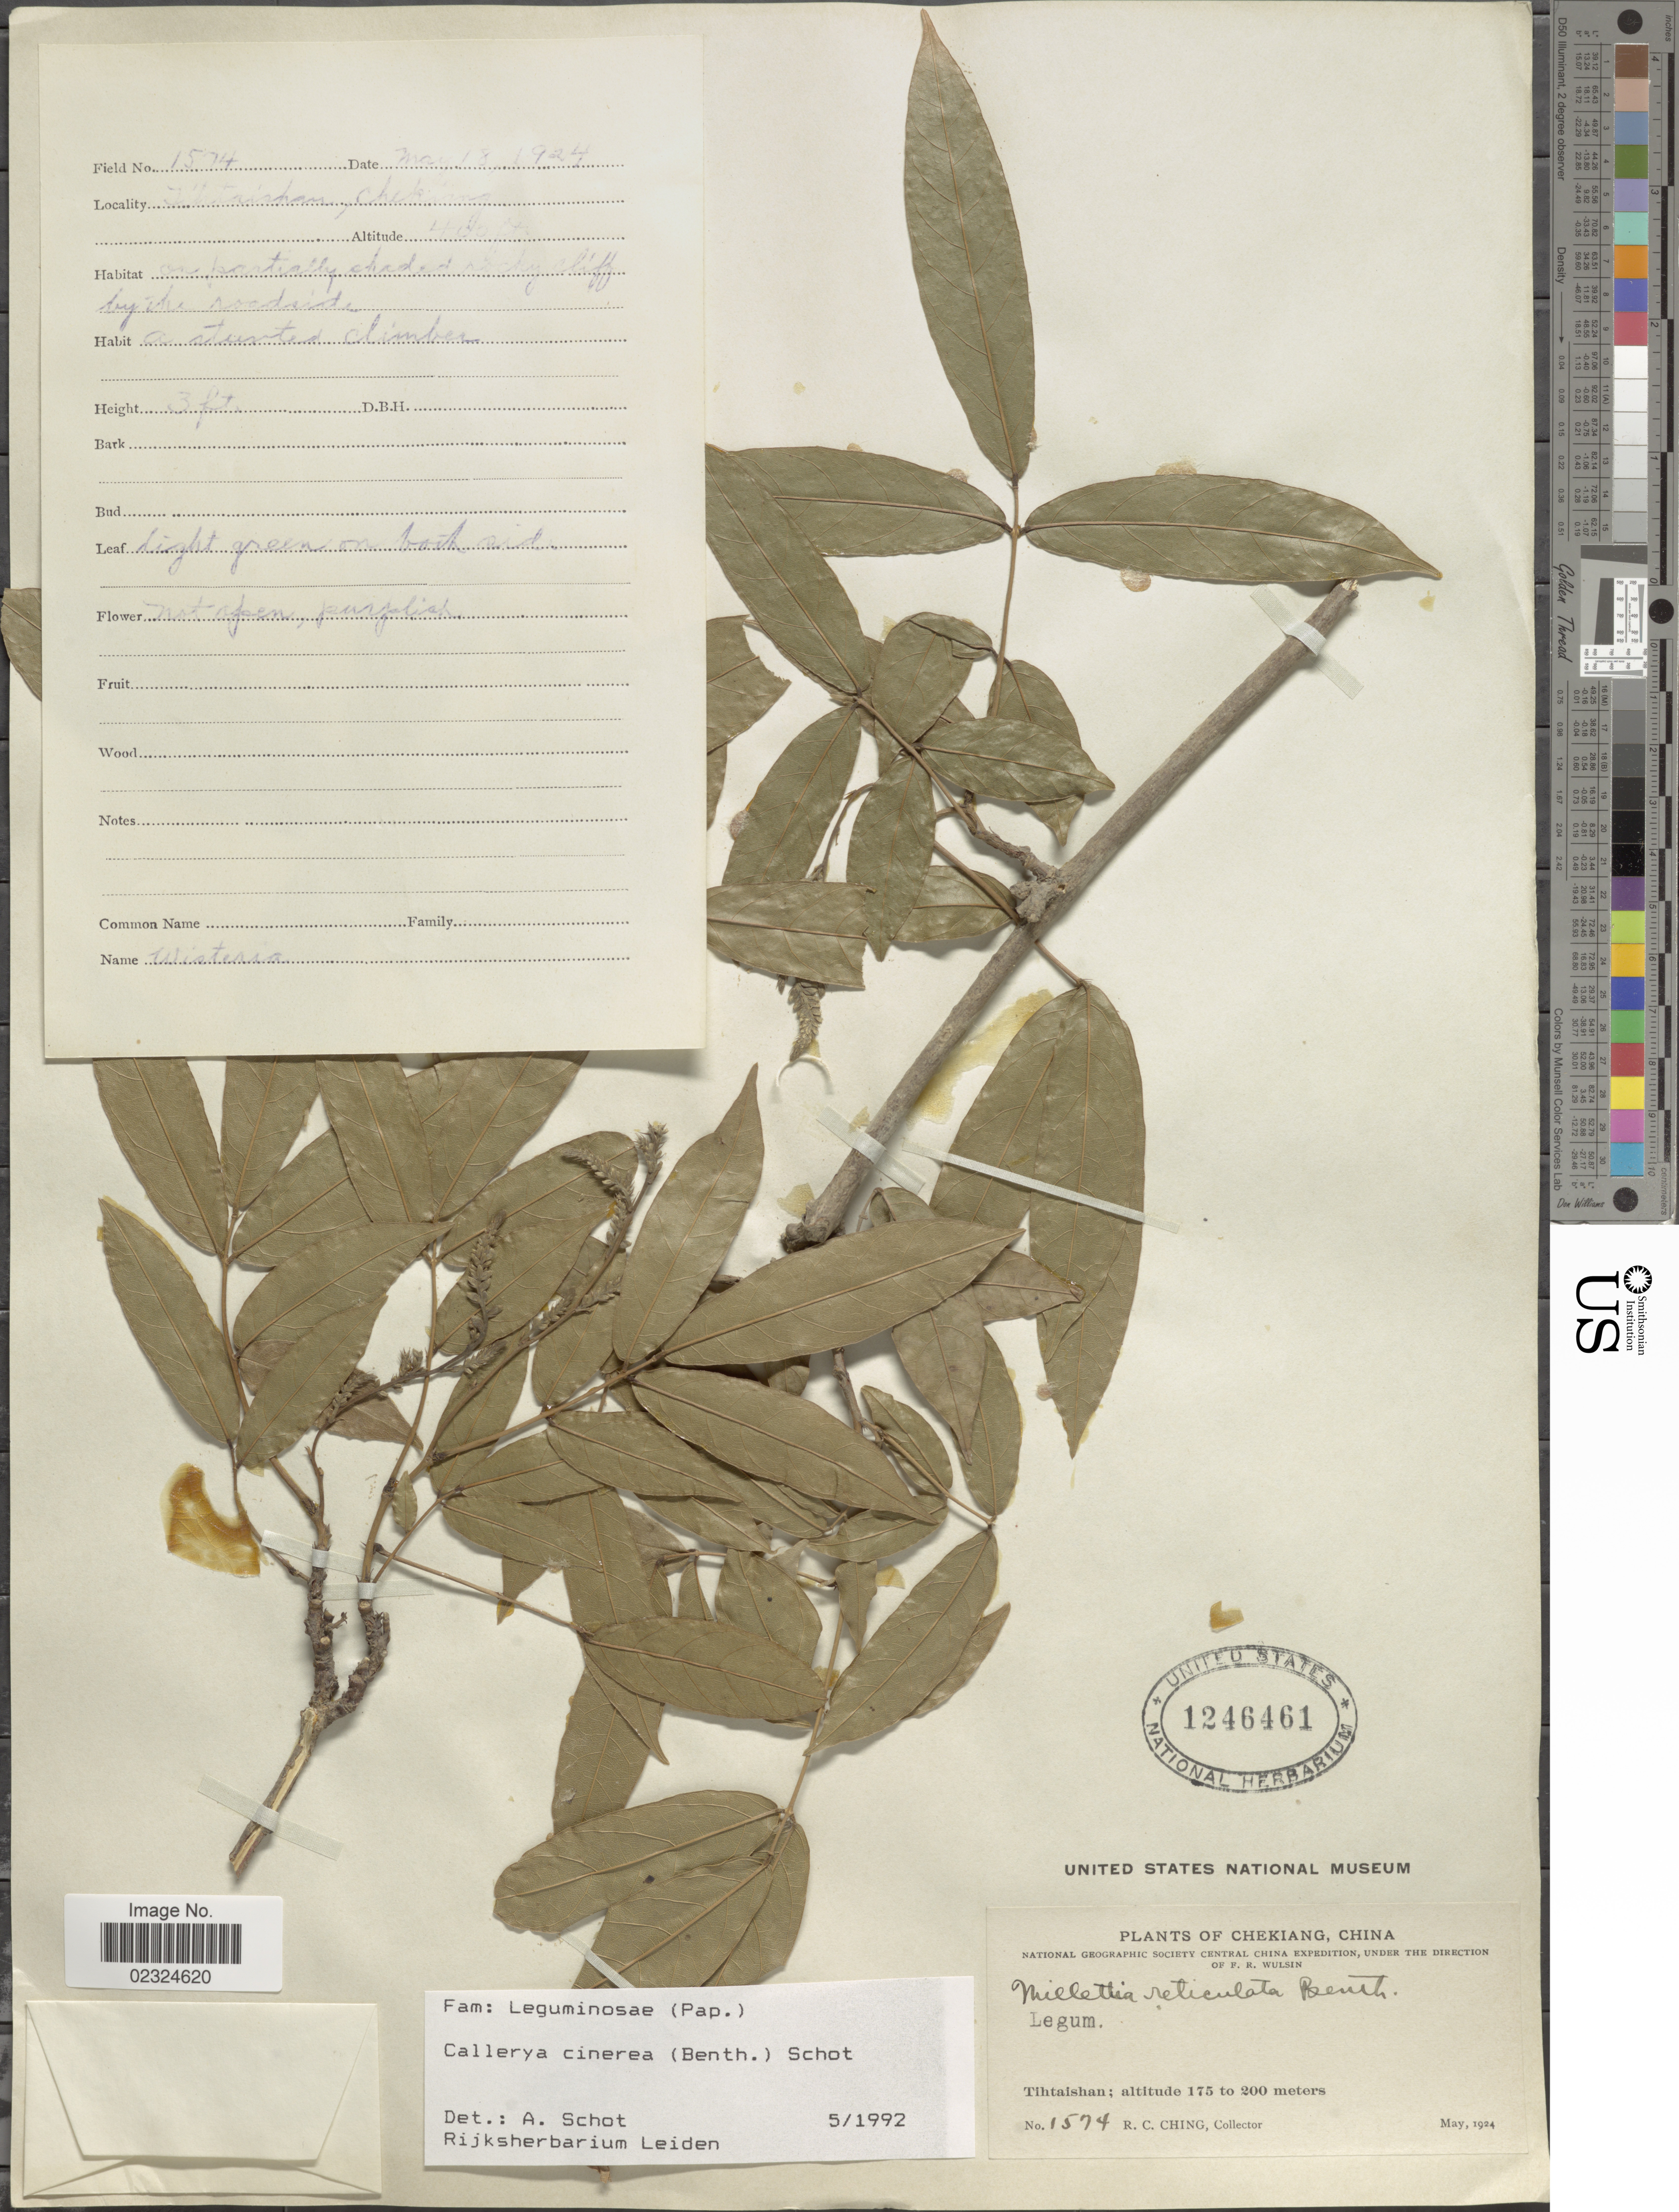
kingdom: Plantae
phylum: Tracheophyta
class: Magnoliopsida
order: Fabales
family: Fabaceae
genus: Callerya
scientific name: Callerya cinerea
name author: (Benth.) Schot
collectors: R. C. Ching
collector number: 1574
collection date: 1924-05-18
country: China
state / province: Zhejiang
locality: [illegible text] Chekiang, Tihataishan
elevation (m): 122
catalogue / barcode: US 1246461